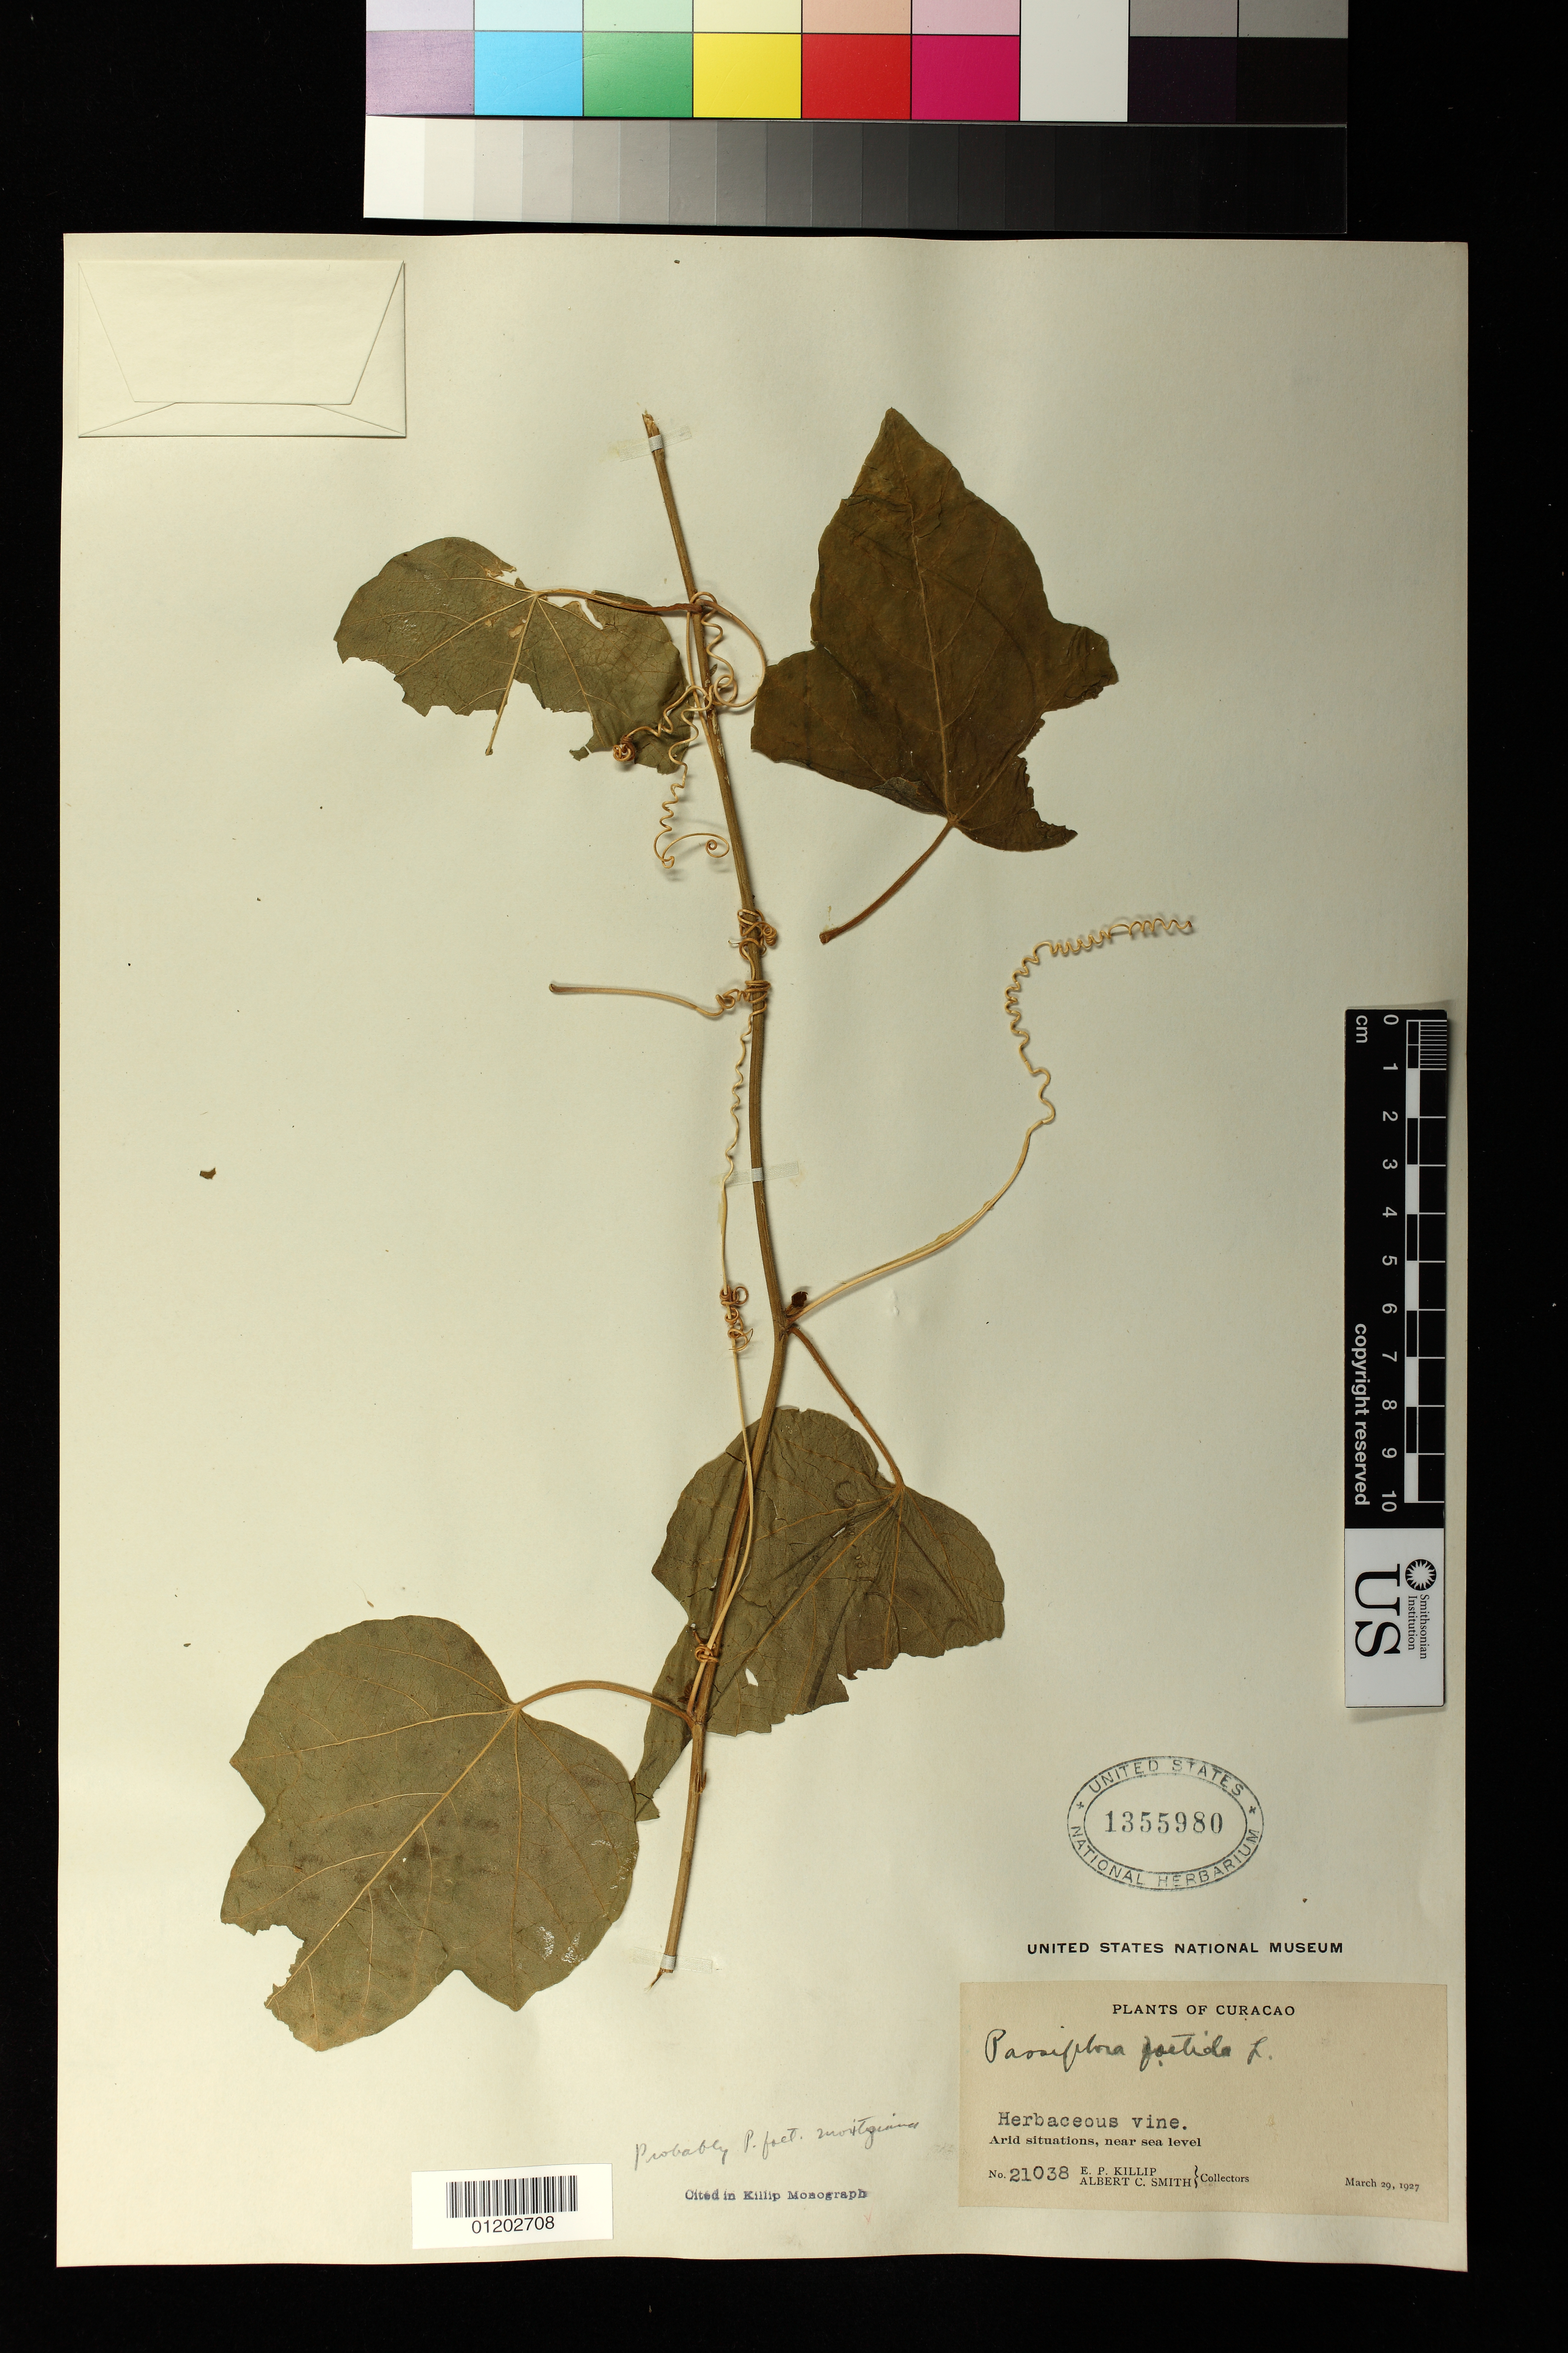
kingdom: Plantae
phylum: Tracheophyta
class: Magnoliopsida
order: Malpighiales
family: Passifloraceae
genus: Passiflora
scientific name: Passiflora moritziana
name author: Planch.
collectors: E. P. Killip & A. C. Smith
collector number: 21038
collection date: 1927-03-29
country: Curaçao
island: Curaçao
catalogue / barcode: US 1355980